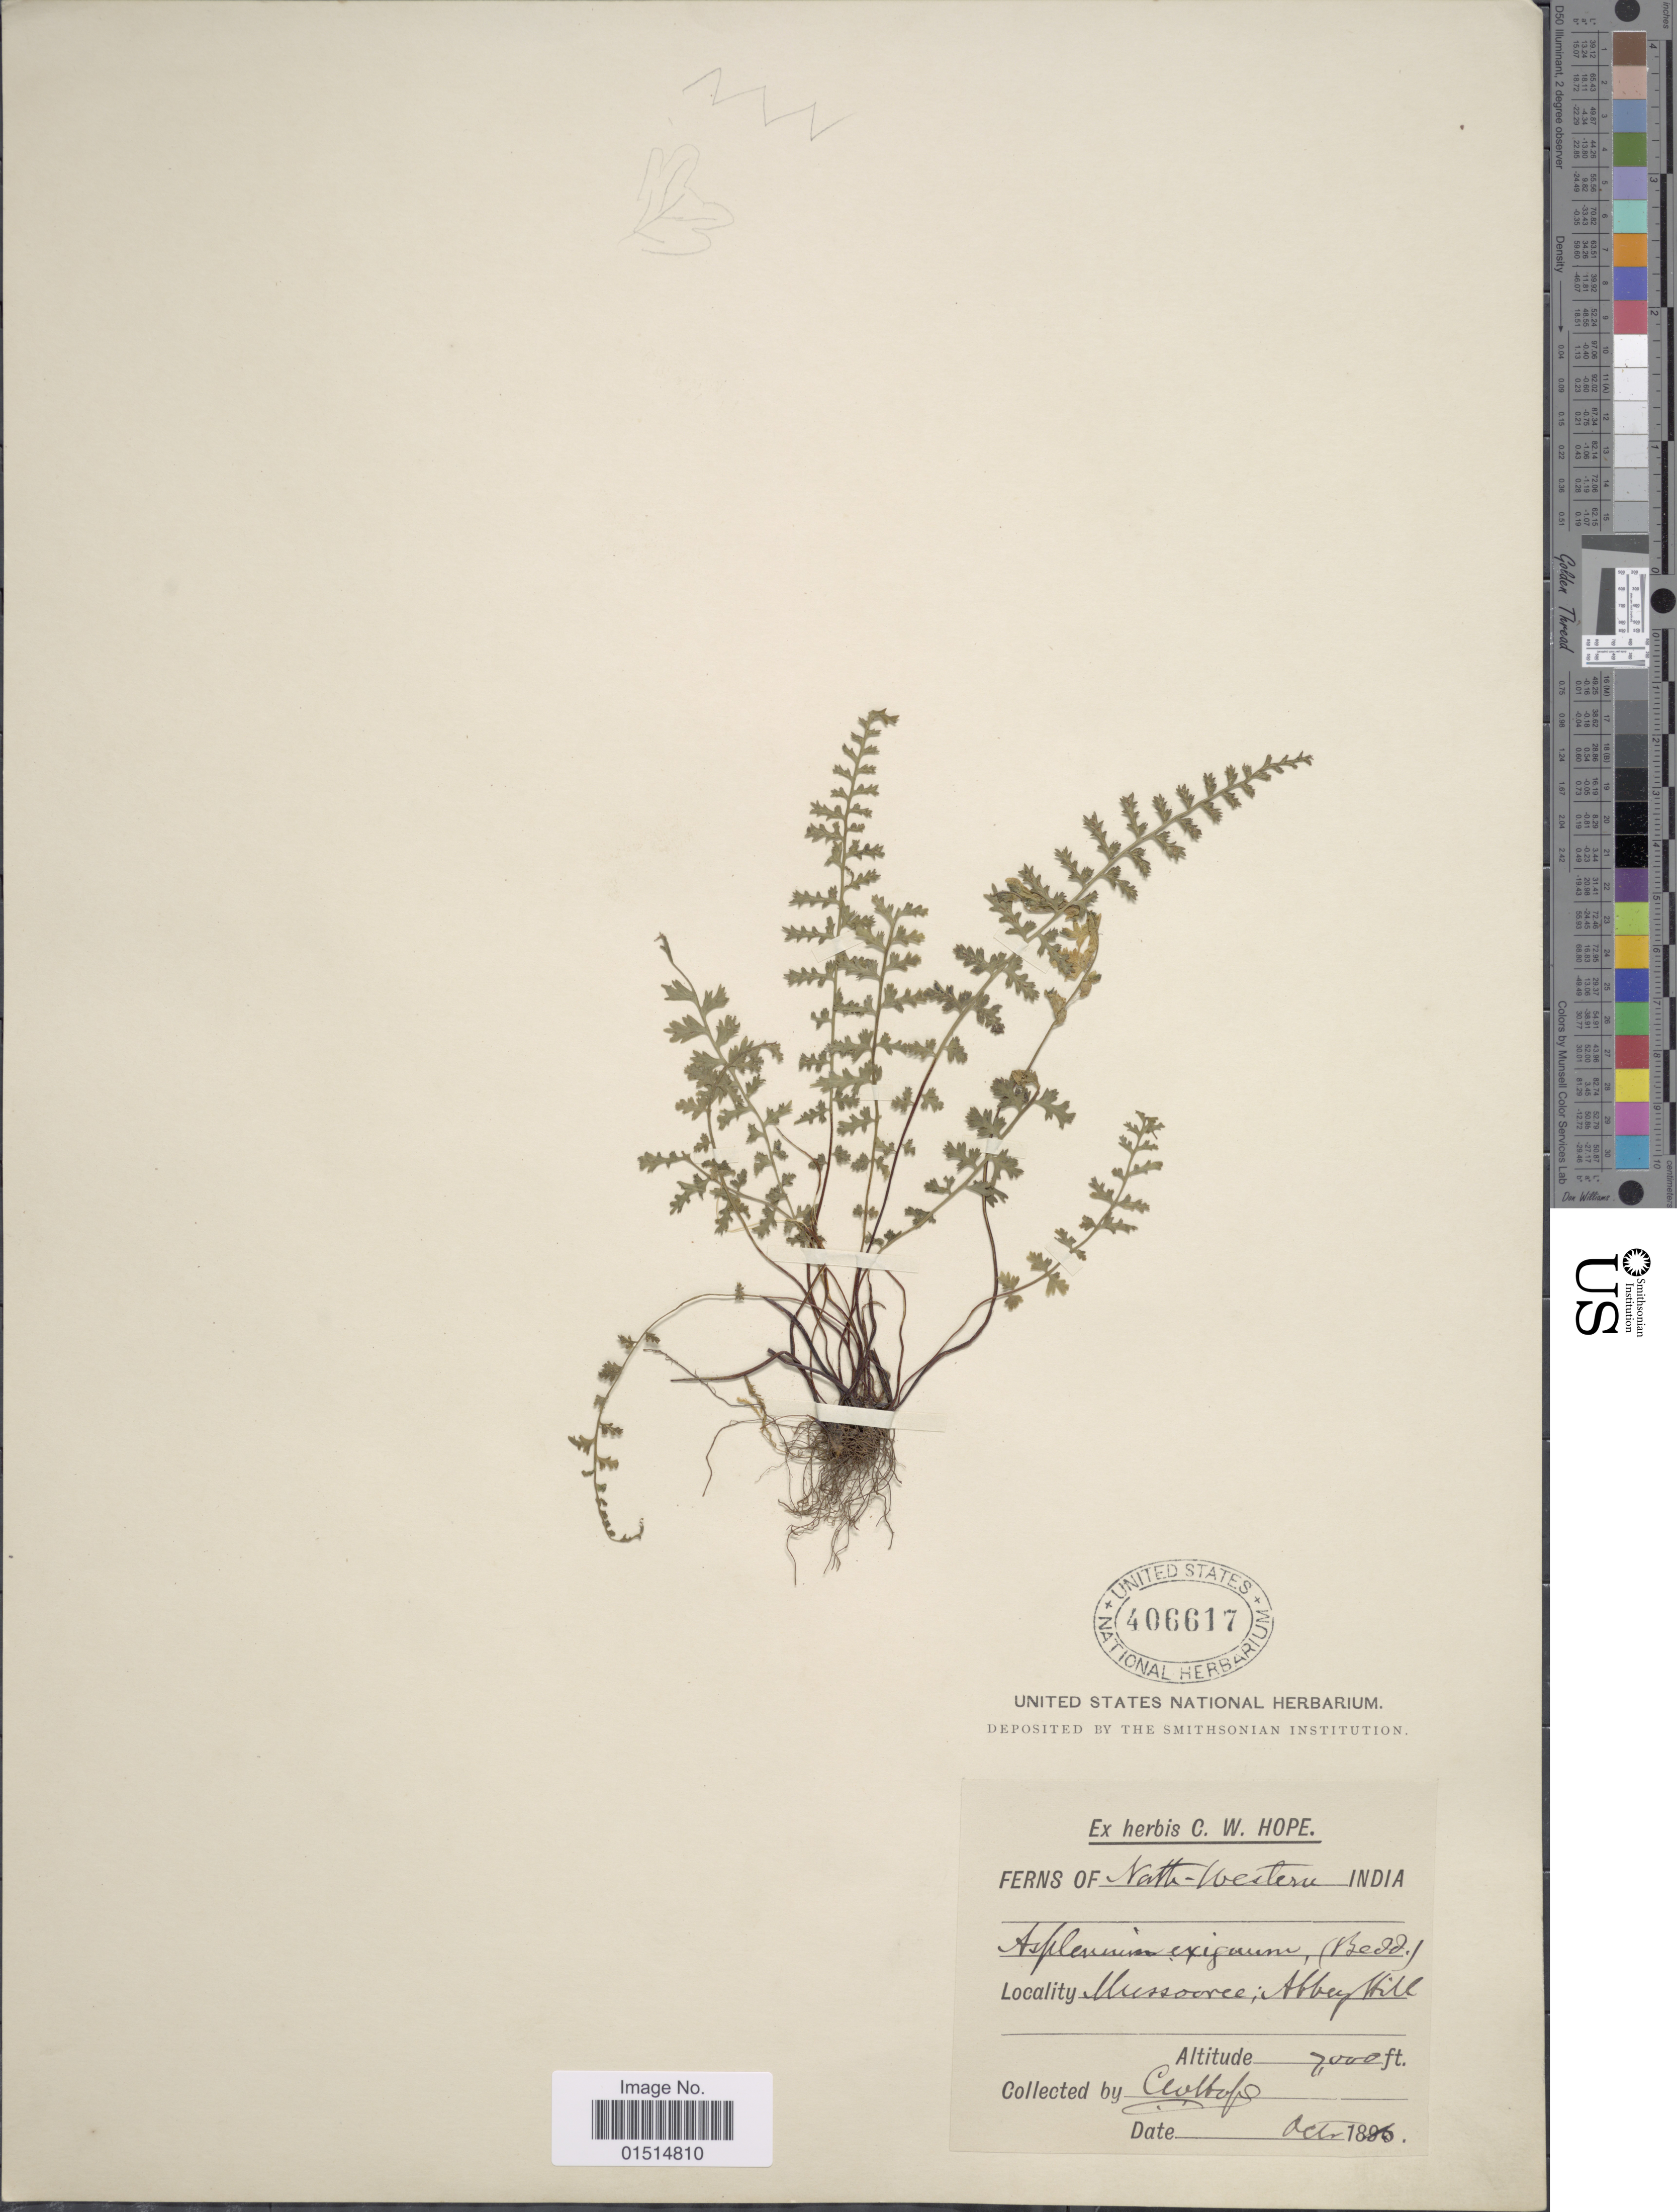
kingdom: Plantae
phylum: Tracheophyta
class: Polypodiopsida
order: Polypodiales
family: Aspleniaceae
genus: Asplenium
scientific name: Asplenium exiguum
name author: Bedd.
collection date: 1896-10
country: India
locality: Northwestern India, Mussoorie; Abbey Hill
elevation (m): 2134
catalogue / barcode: US 406617